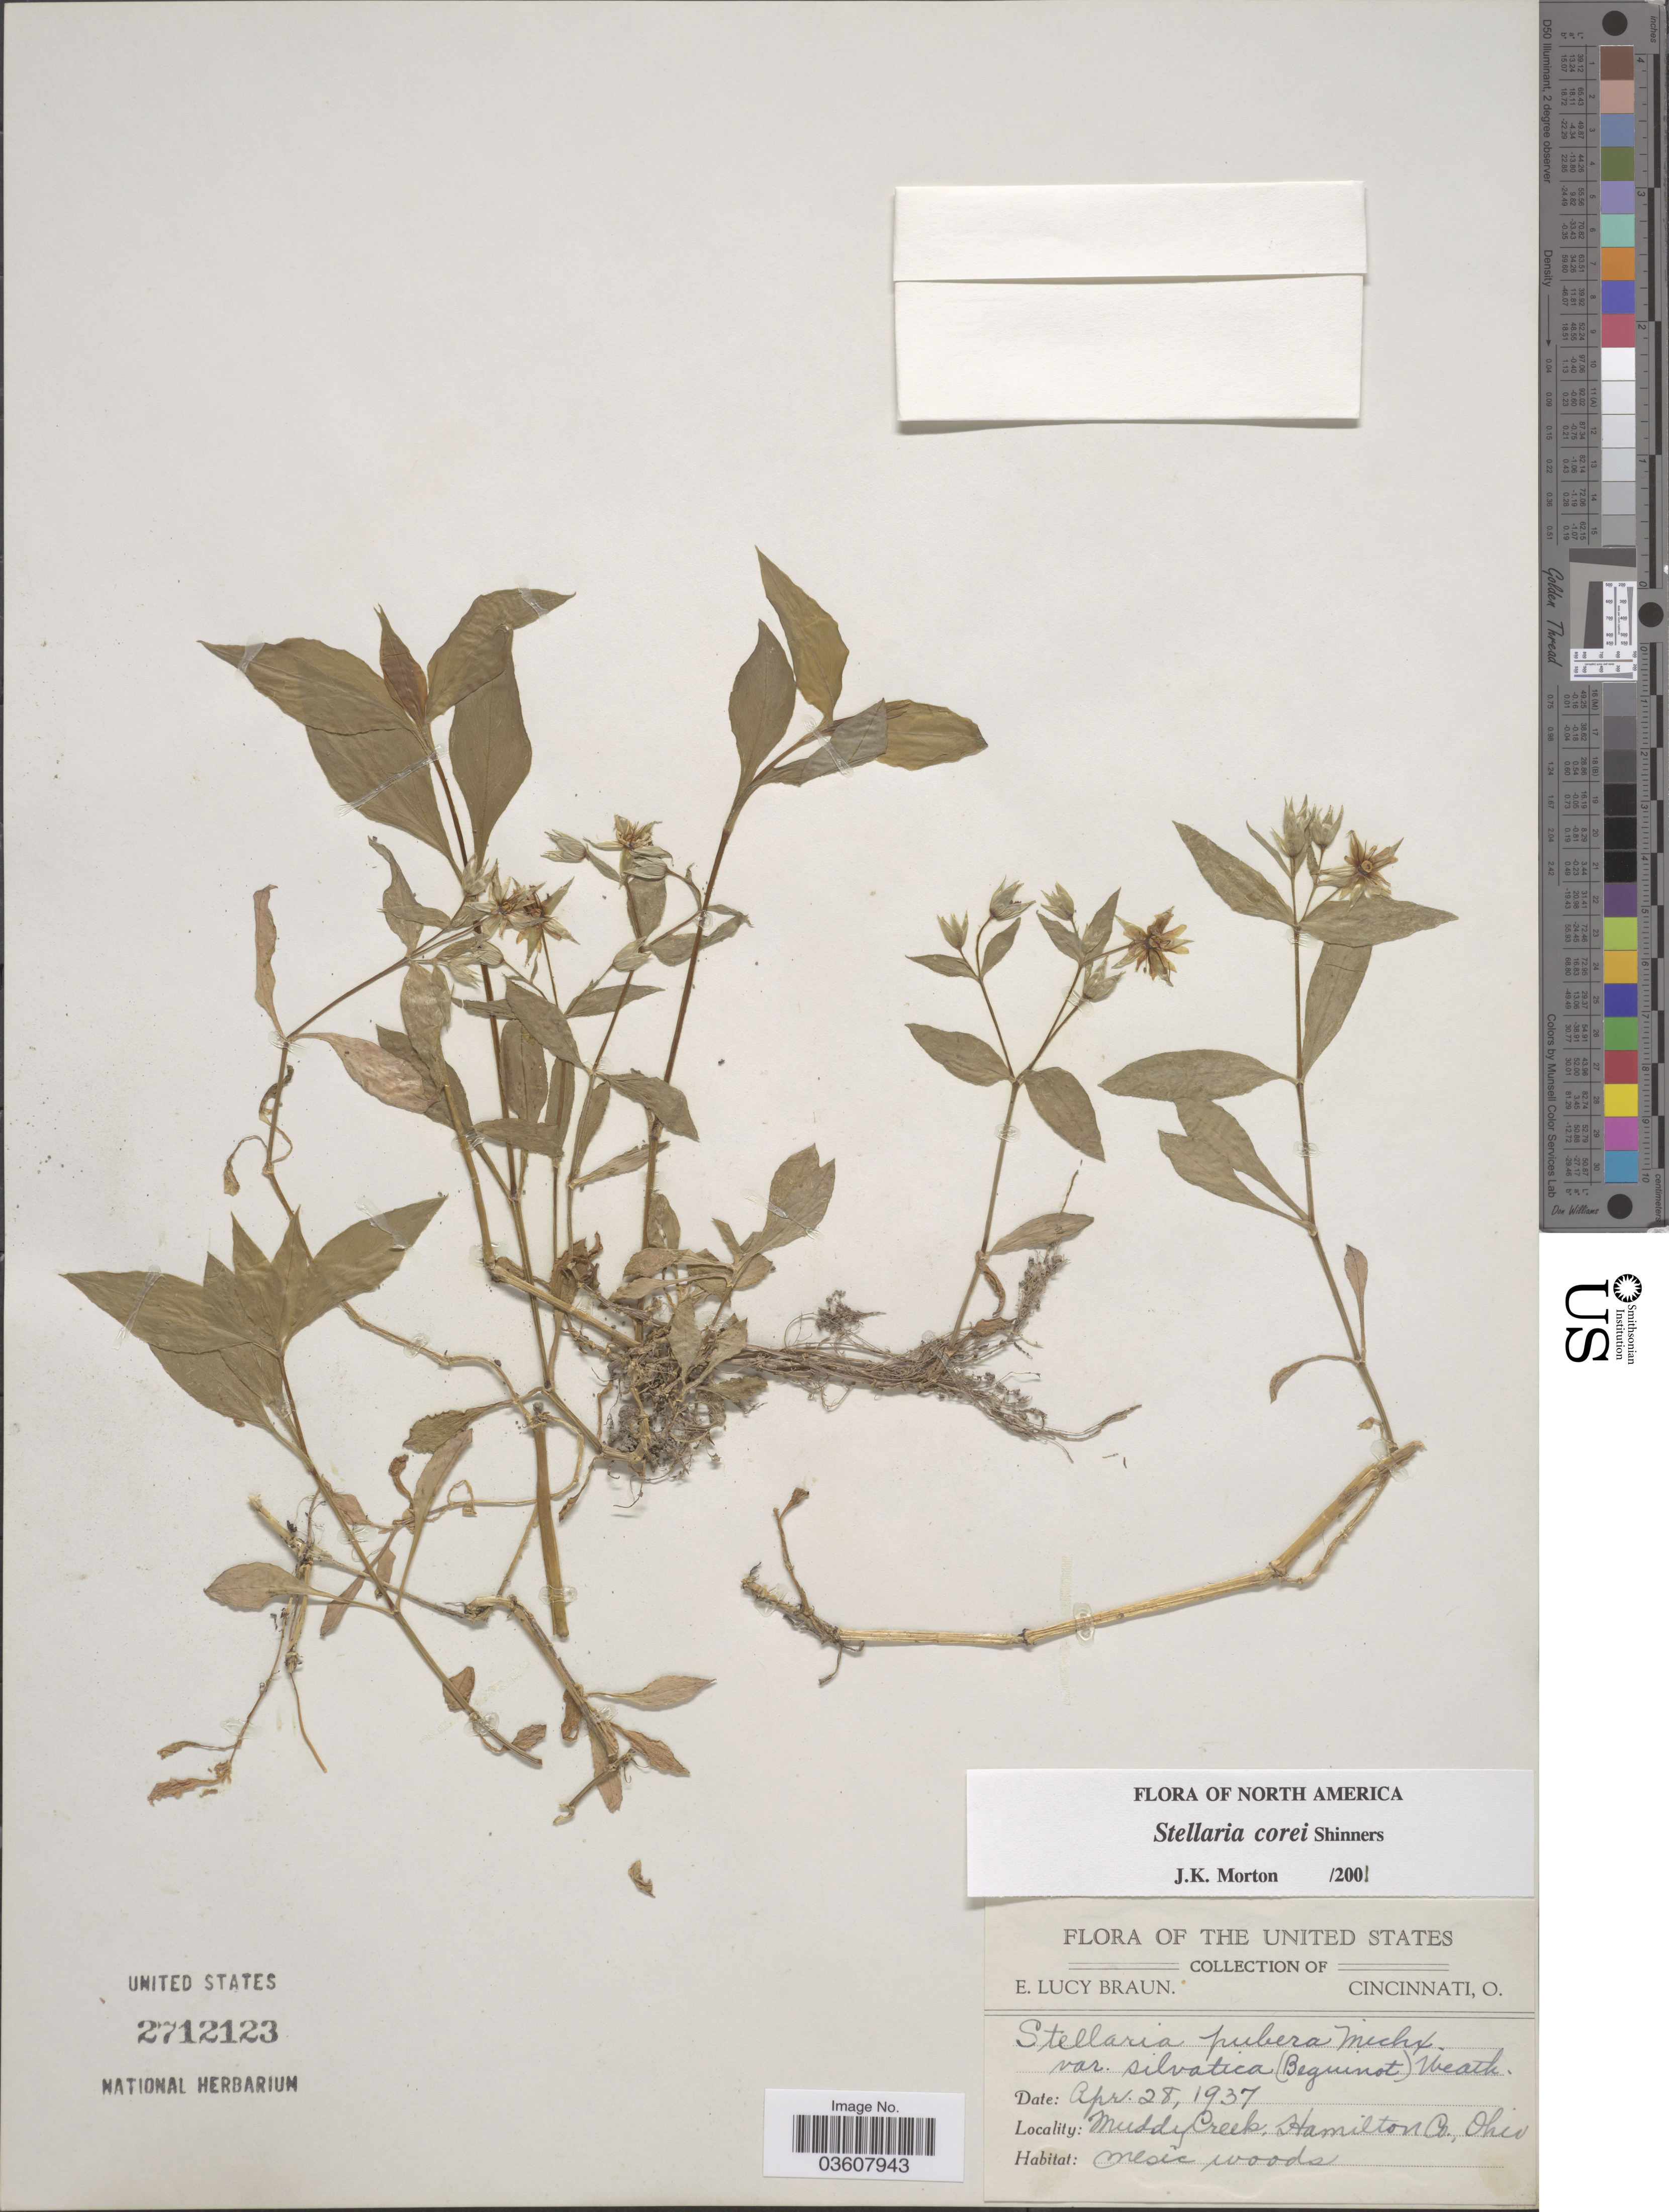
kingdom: Plantae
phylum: Tracheophyta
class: Magnoliopsida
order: Caryophyllales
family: Caryophyllaceae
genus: Stellaria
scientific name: Stellaria corei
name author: Shinners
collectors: E. L. Braun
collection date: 1937-04-28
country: United States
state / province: Ohio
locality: Muddy Creek, Hamilton Co.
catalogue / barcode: US 2712123